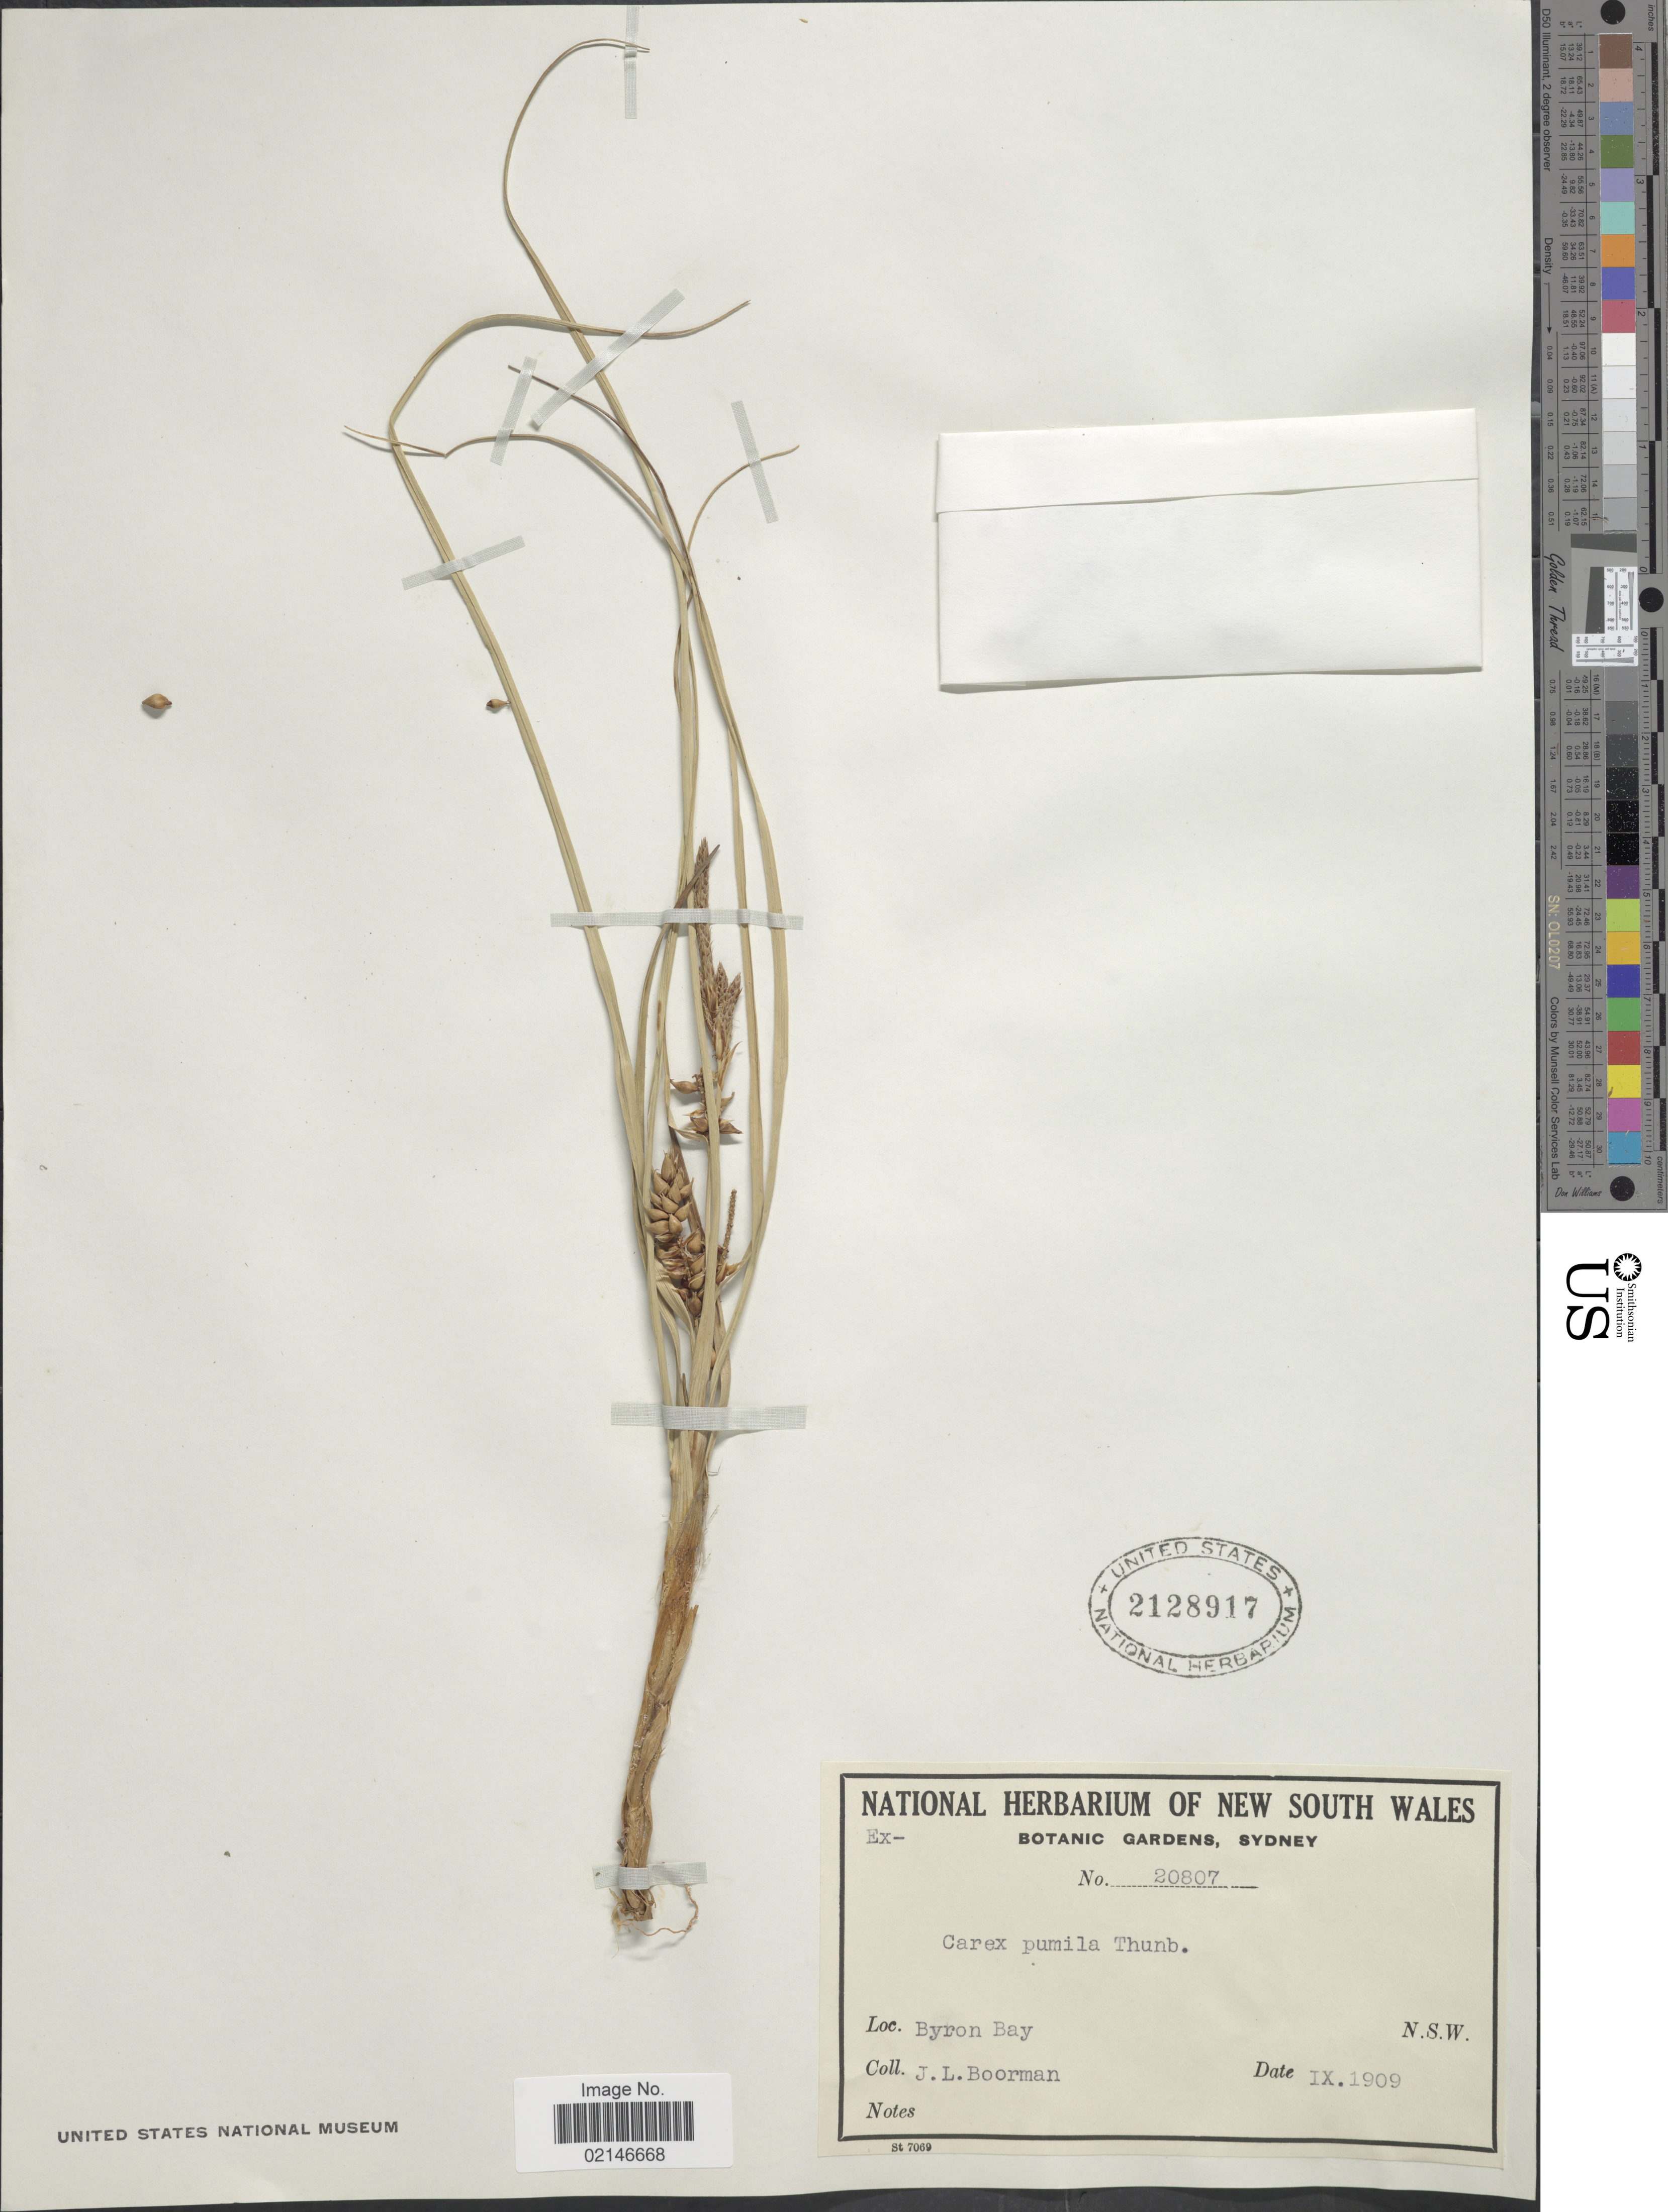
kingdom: Plantae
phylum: Tracheophyta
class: Liliopsida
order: Poales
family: Cyperaceae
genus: Carex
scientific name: Carex pumila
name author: Thunb.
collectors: J. Boorman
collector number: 20807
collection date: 1909-09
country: Australia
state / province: New South Wales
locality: Byron Bay, N. S. W.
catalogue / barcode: US 2128917